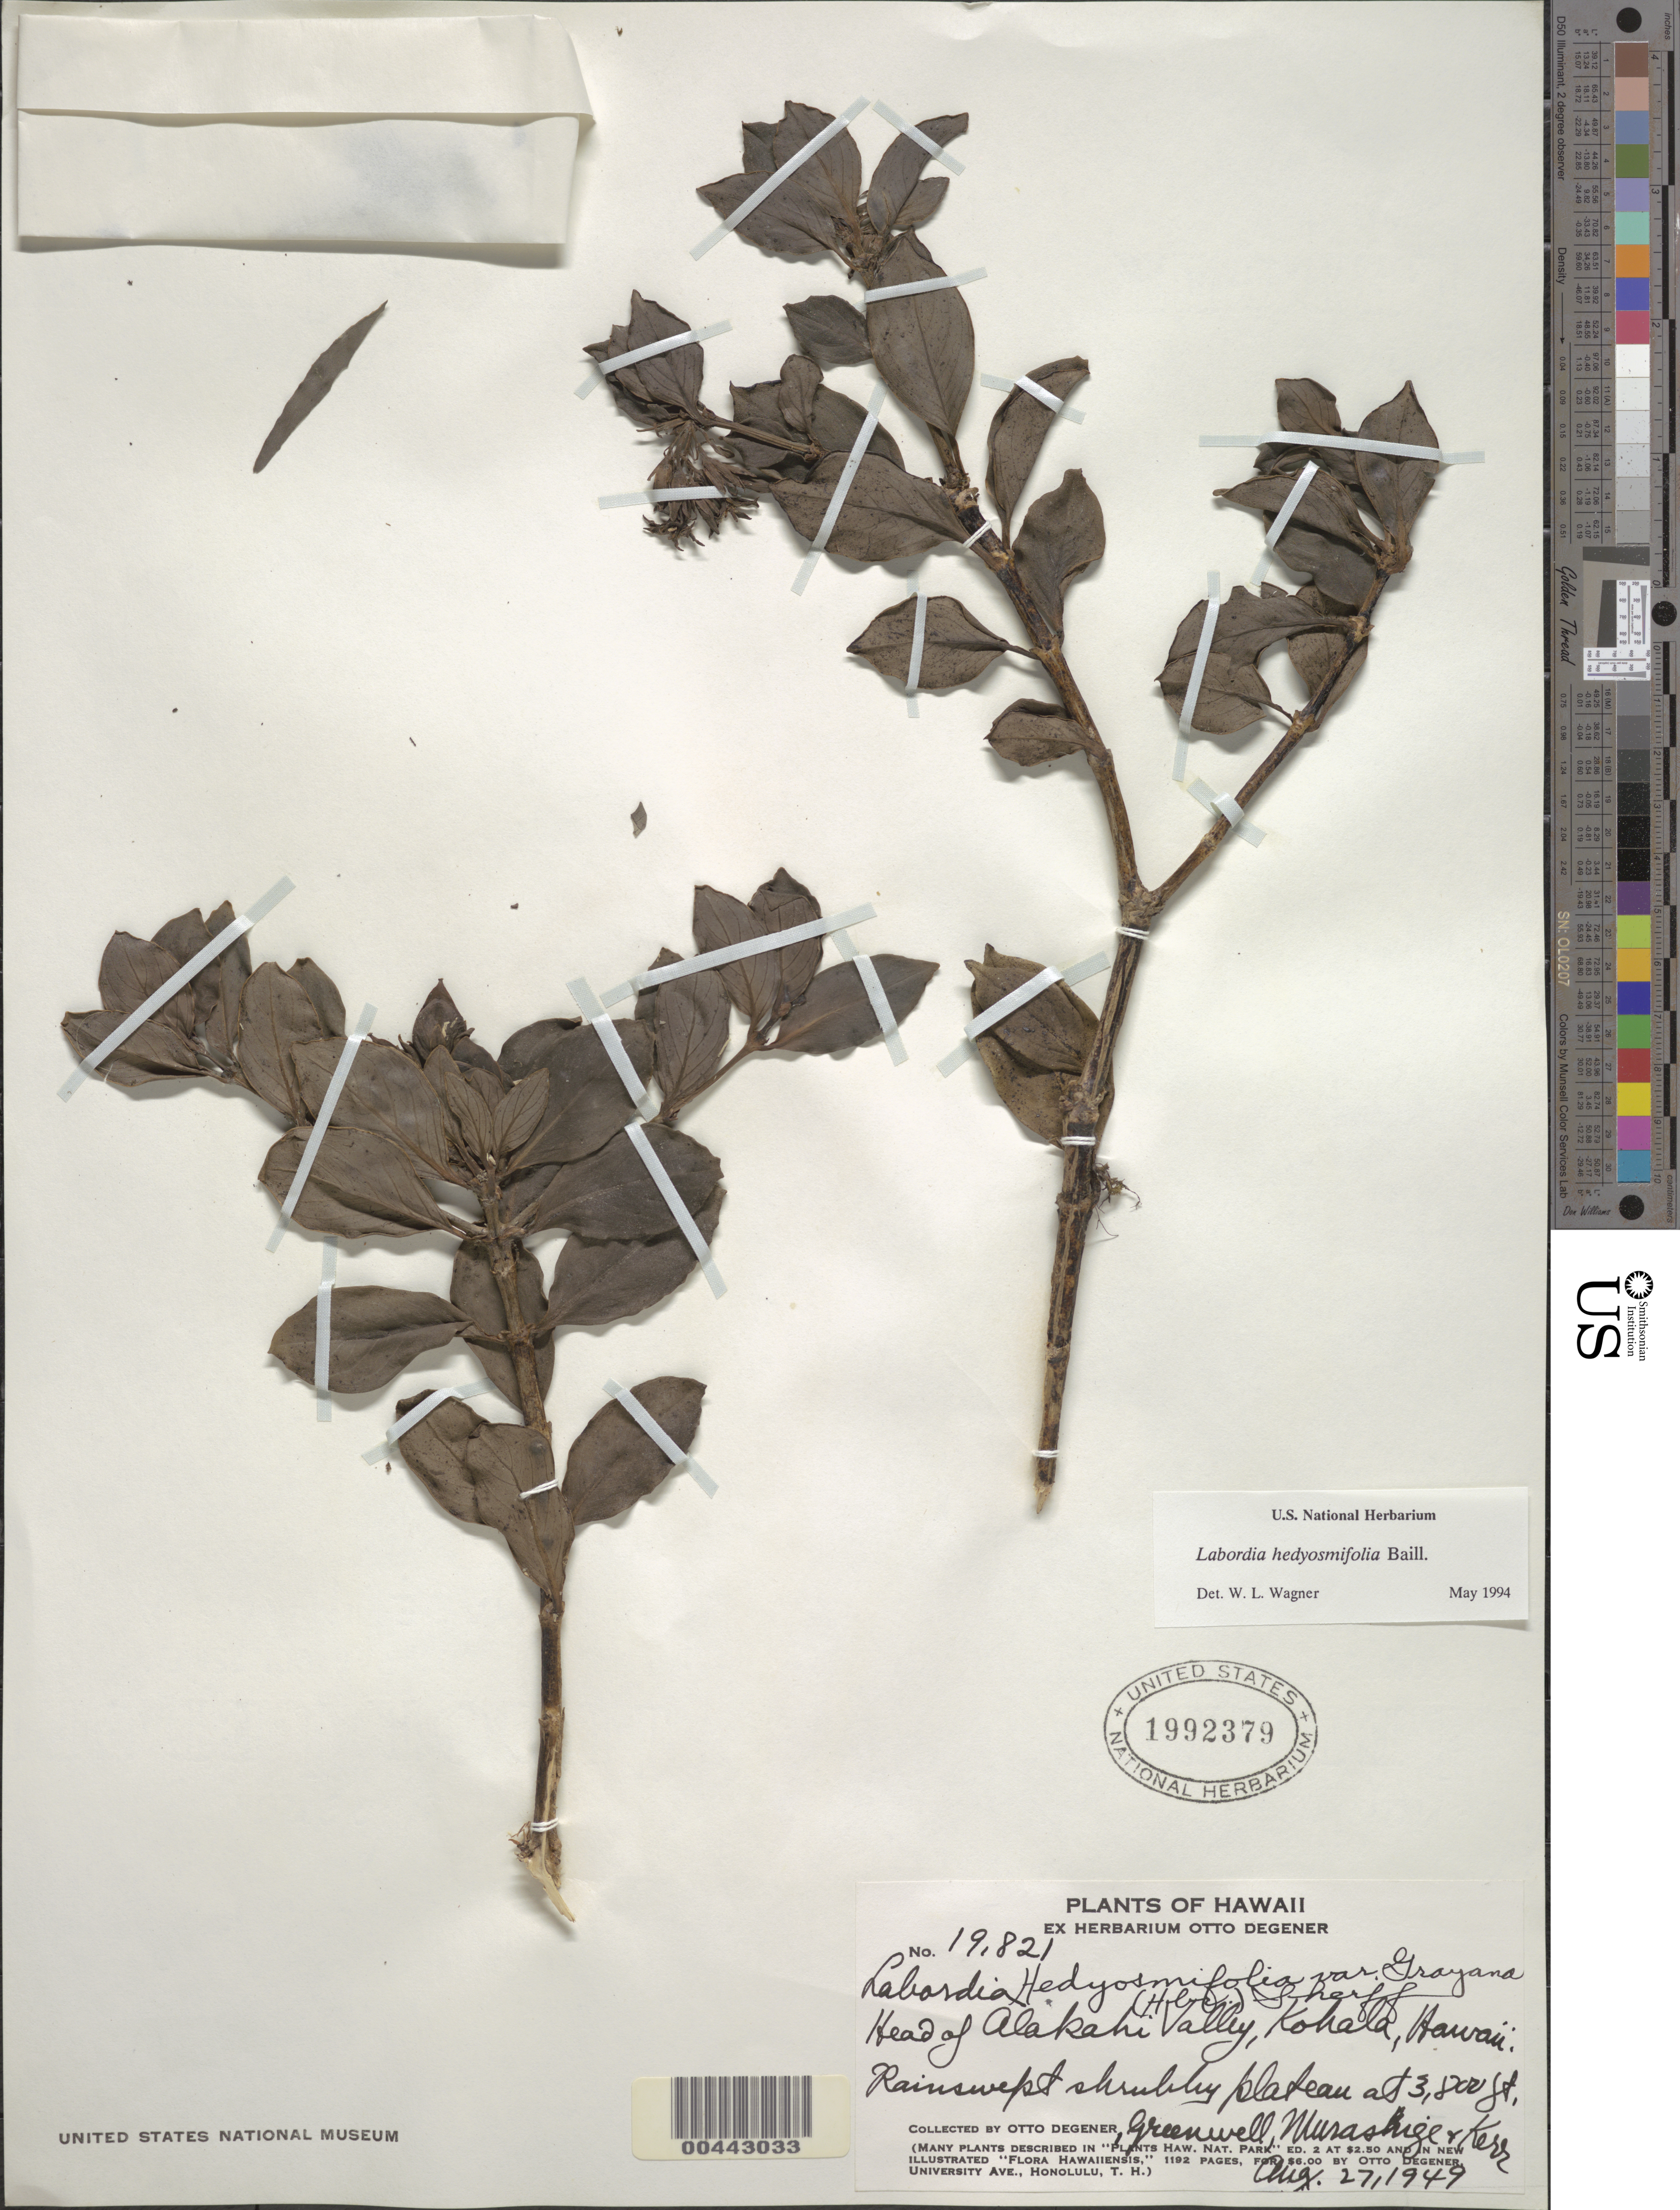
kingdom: Plantae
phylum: Tracheophyta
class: Magnoliopsida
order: Gentianales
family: Loganiaceae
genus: Geniostoma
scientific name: Geniostoma hedyosmifolium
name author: (Baill.) Byng & Christenh.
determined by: Wagner, W. L., (BOT), Smithsonian Institution - National Museum of Natural History (UNITED STATES)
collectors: O. Degener, -. Greenwell, T. Murashige & Kerr, --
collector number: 19821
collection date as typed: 27 Aug 1949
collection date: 1949-08-27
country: United States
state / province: Hawaii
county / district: Hawaii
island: Hawaii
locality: Head of Alakahi Valley, Kohala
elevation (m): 1158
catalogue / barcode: US 1992379